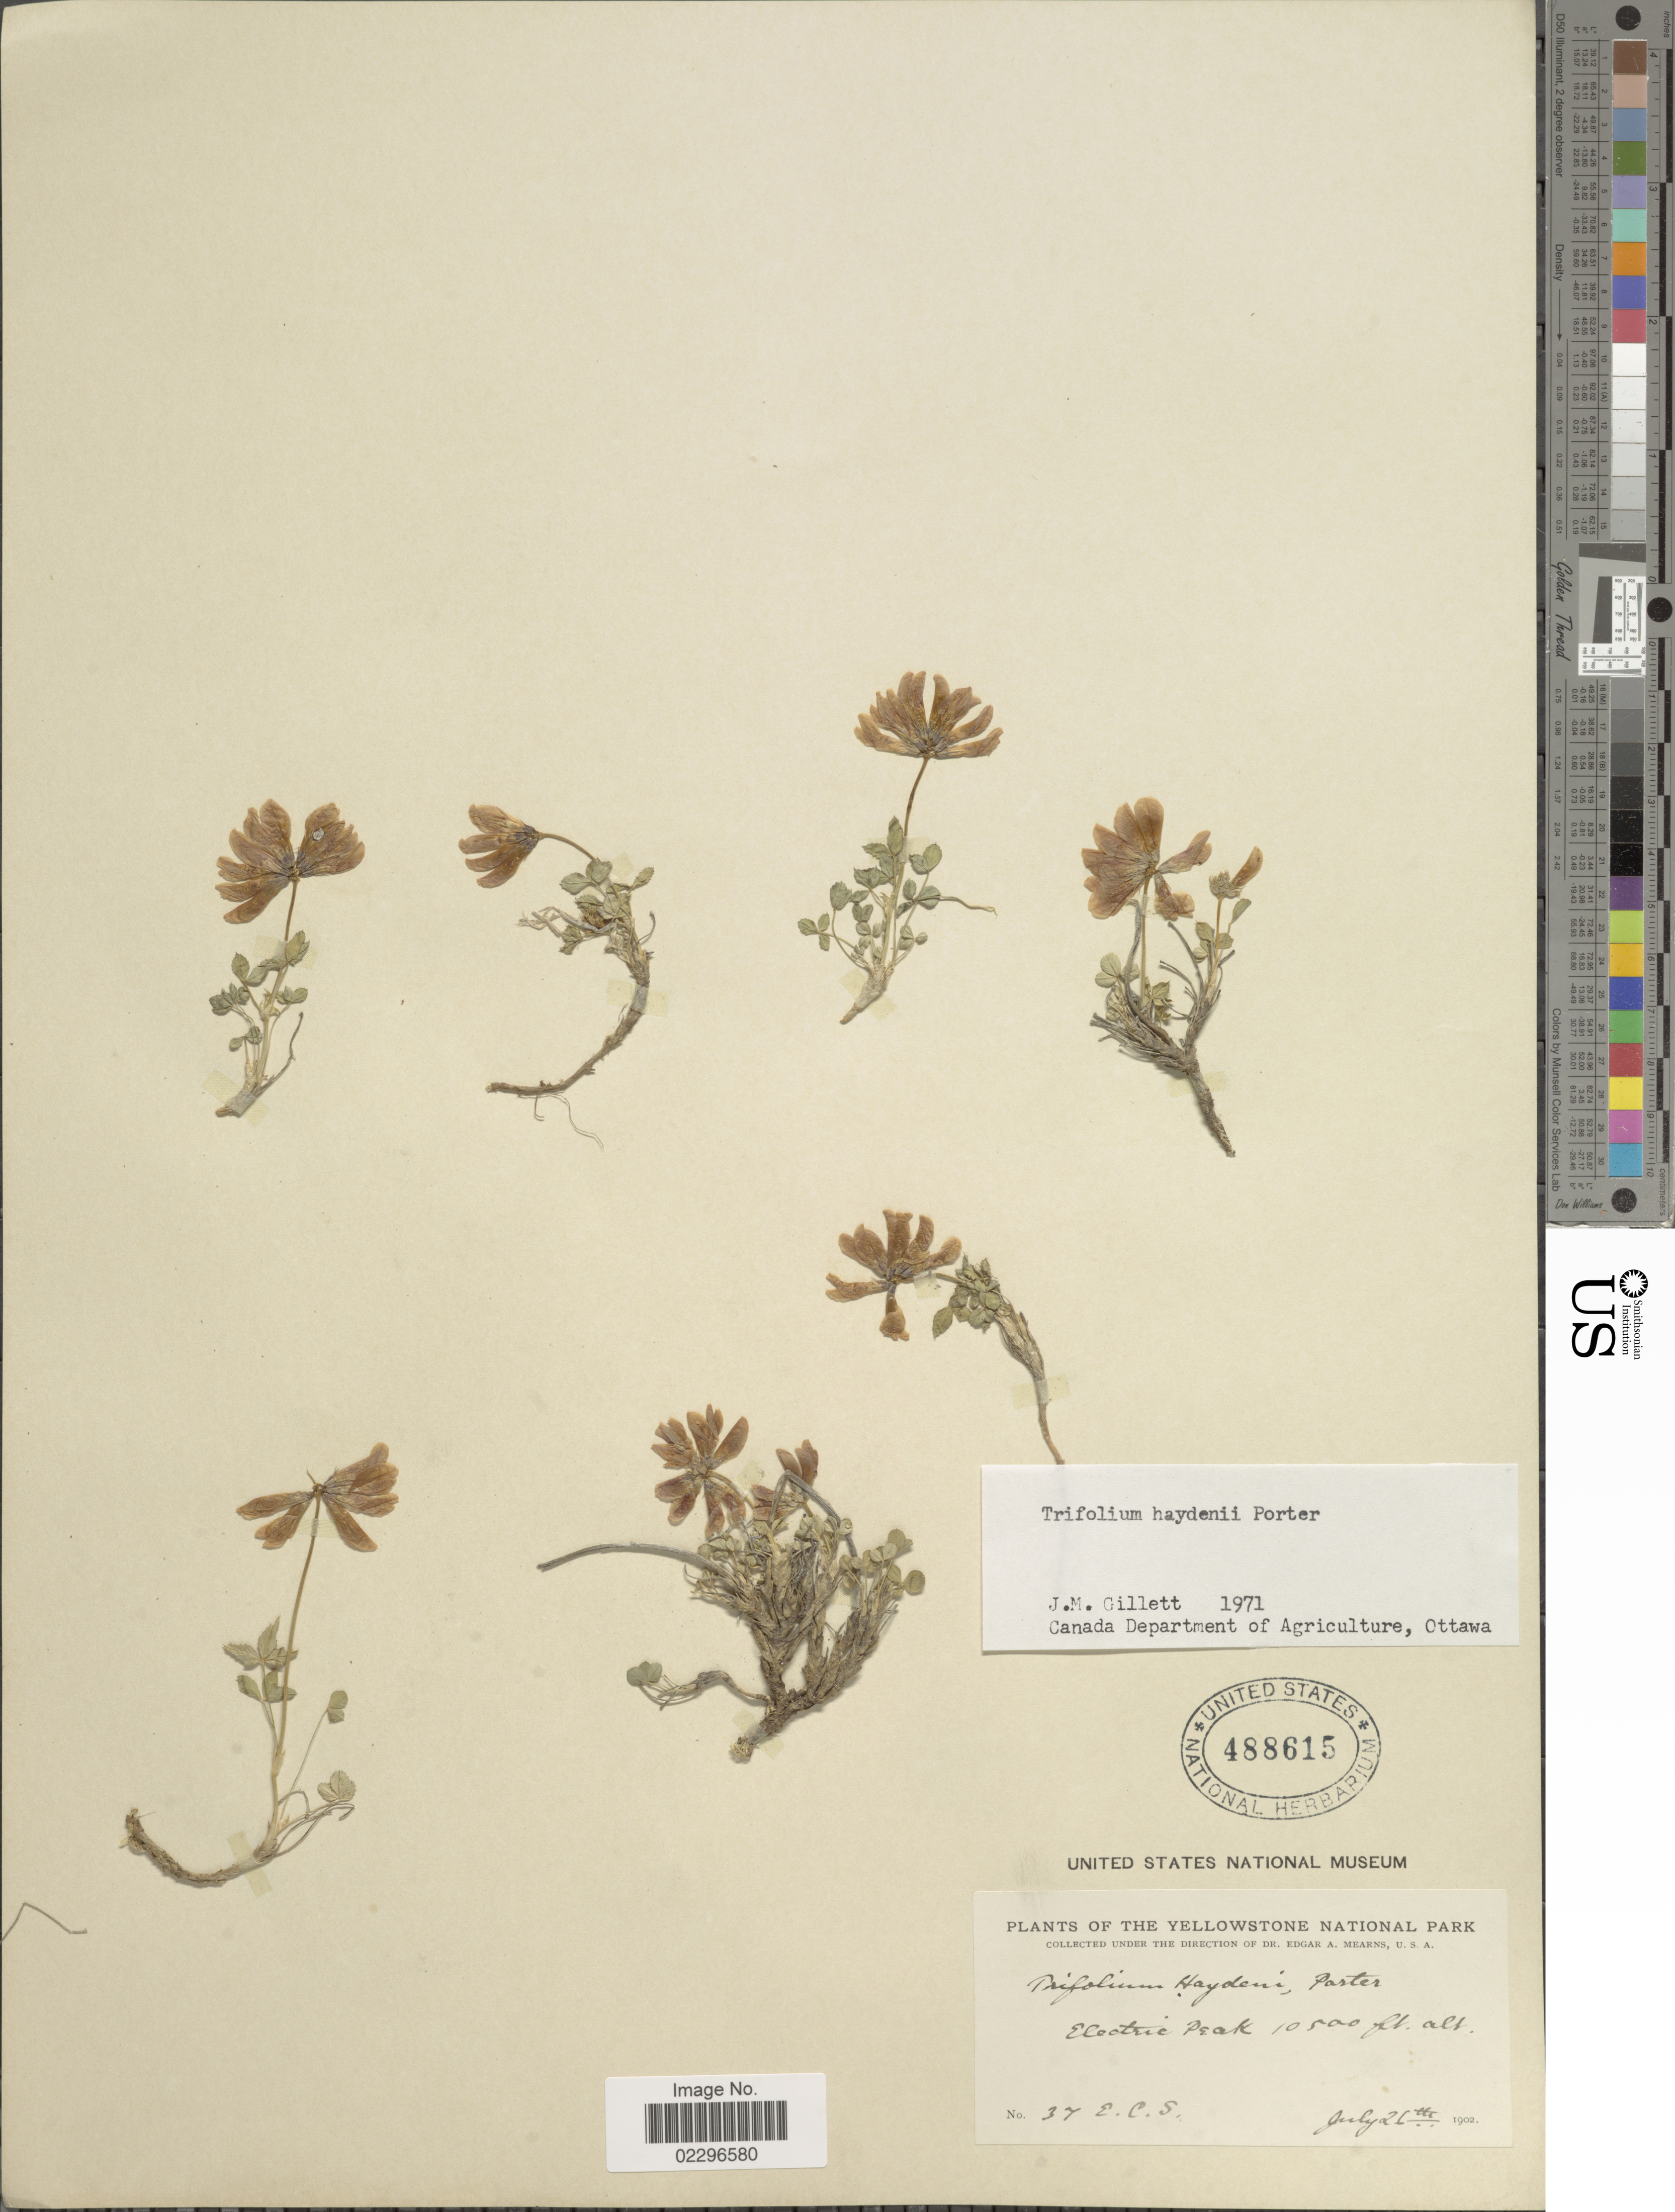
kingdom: Plantae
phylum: Tracheophyta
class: Magnoliopsida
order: Fabales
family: Fabaceae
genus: Trifolium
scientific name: Trifolium haydeni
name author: Porter in Hayden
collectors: E. C. Smith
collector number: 37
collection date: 1902-07-26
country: United States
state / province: Montana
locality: The Yellowstone National Park, Electric Peak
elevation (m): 3200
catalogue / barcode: US 488615